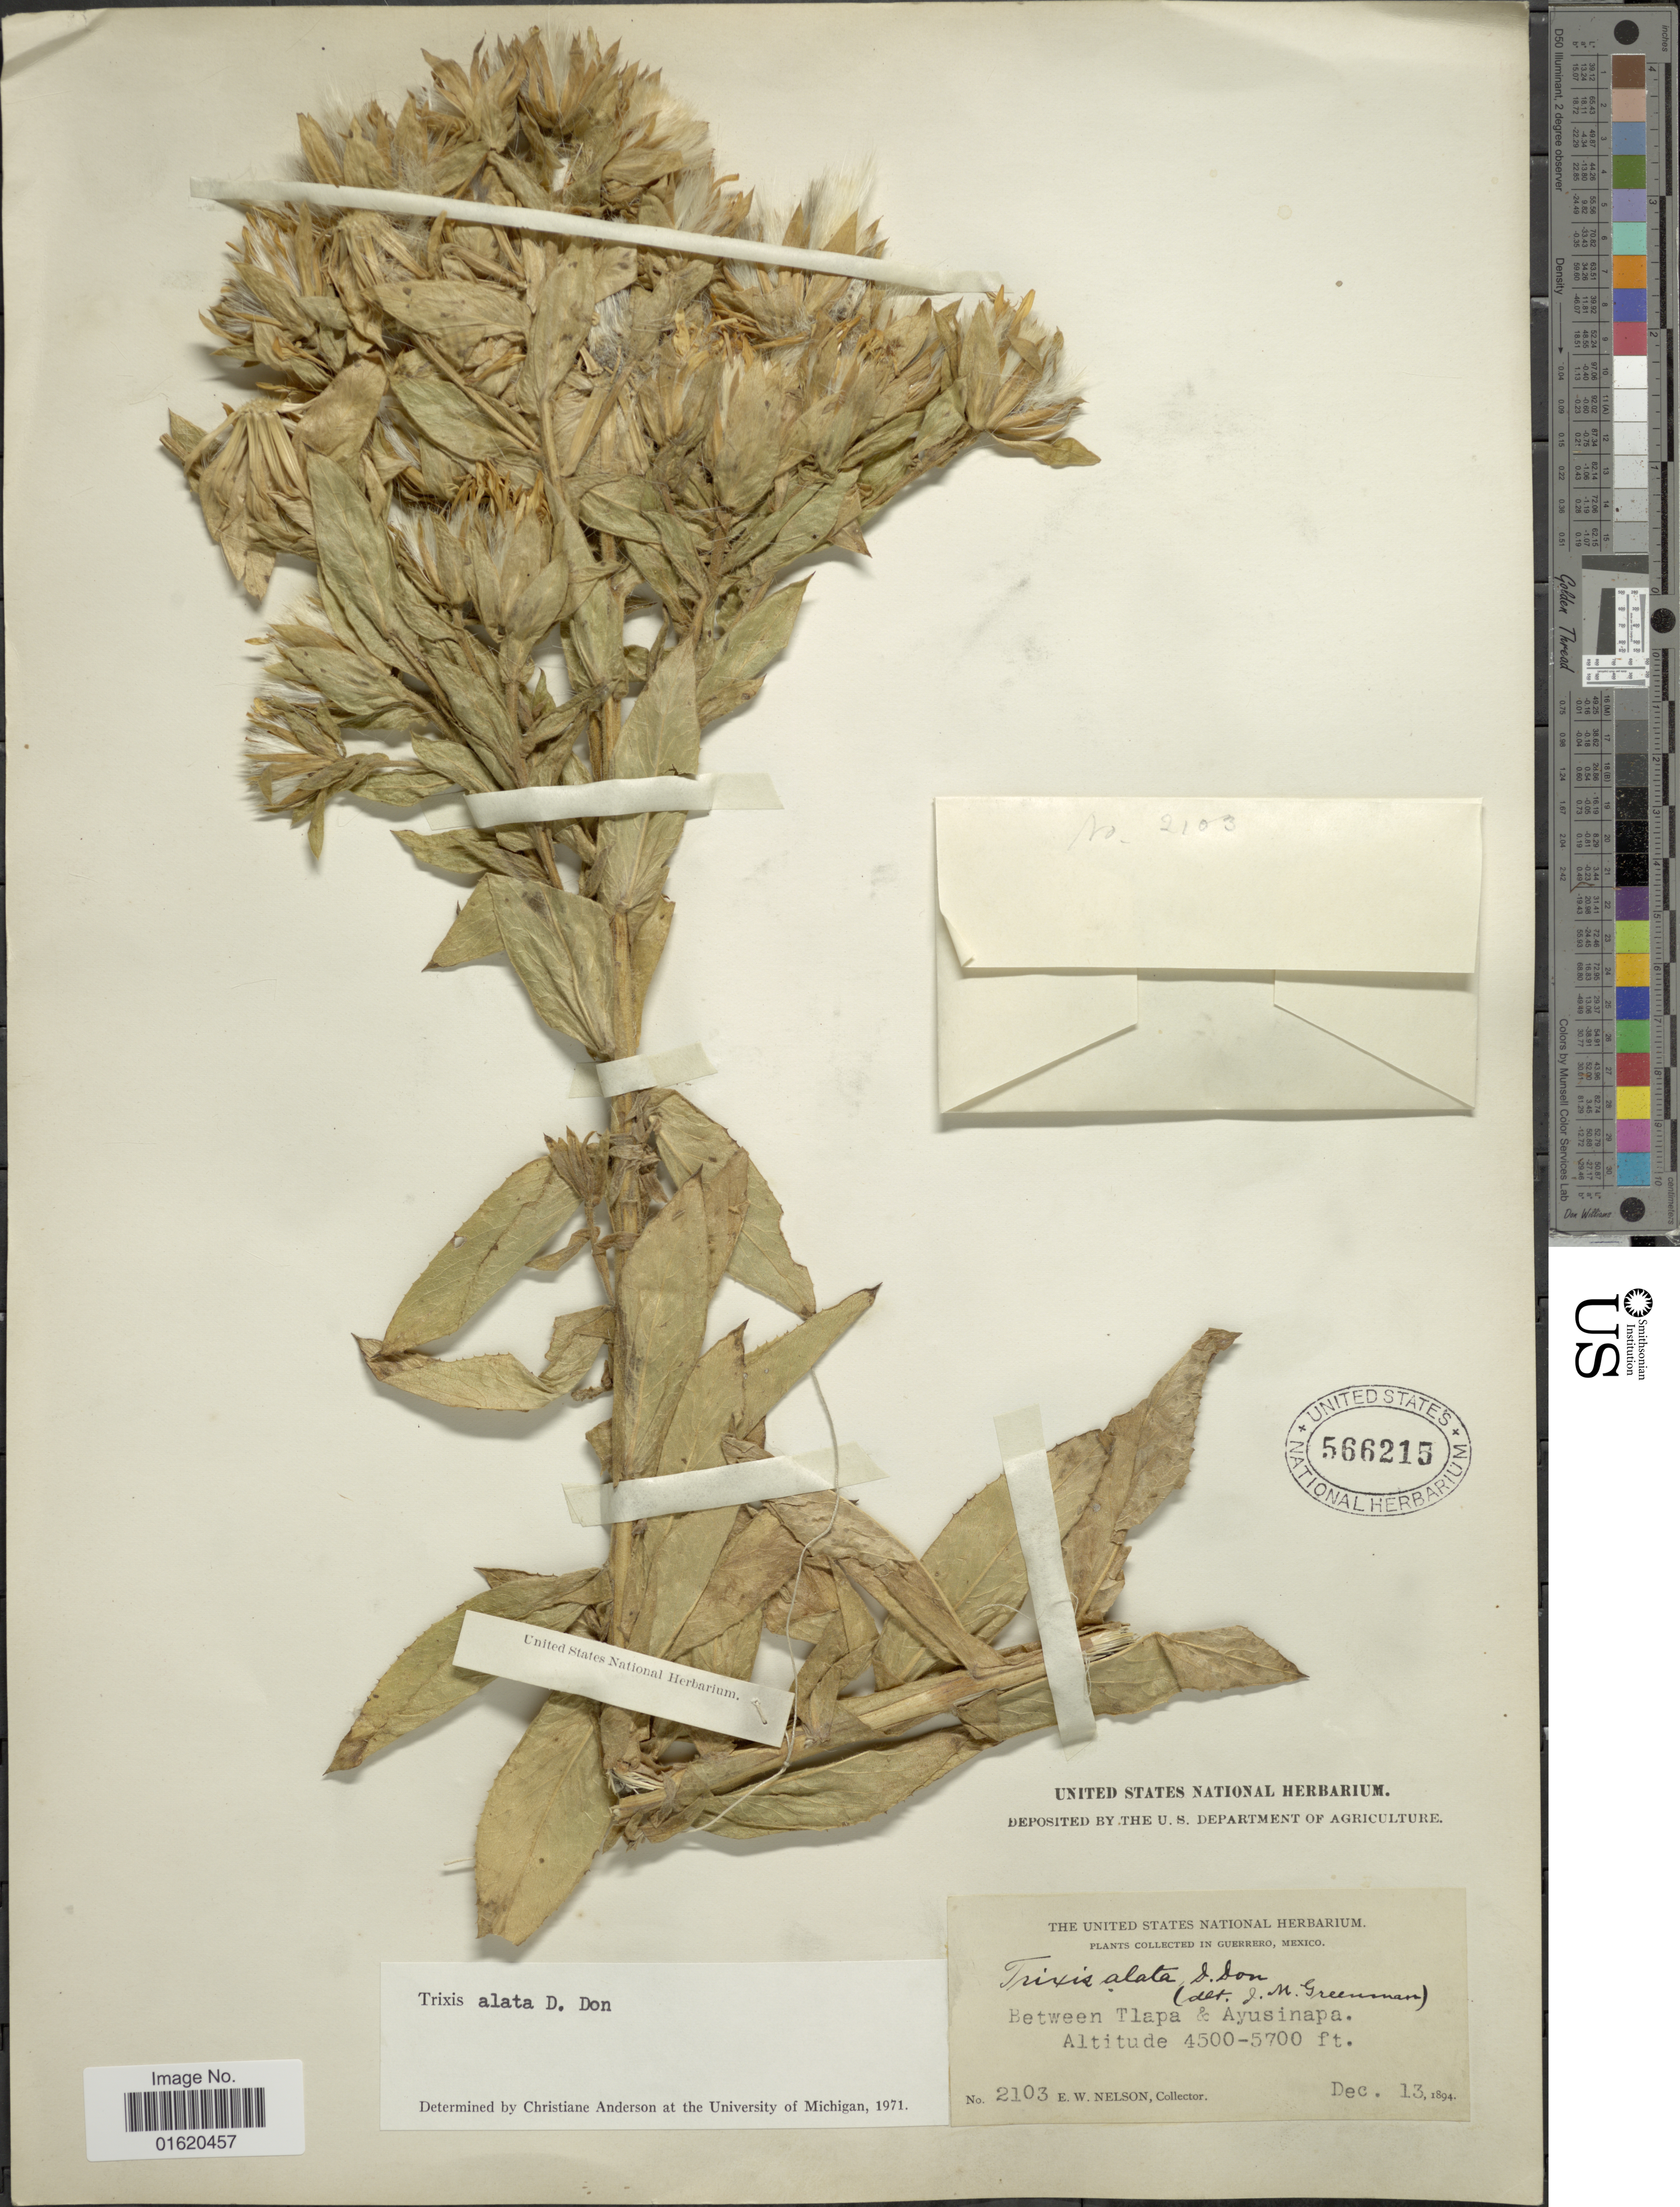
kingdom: Plantae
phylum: Tracheophyta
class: Magnoliopsida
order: Asterales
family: Asteraceae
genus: Trixis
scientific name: Trixis alata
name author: D. Don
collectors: E. W. Nelson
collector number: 2103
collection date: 1894-12-13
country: Mexico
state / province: Guerrero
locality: Between Tlapa & Ayusinapa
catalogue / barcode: US 566215